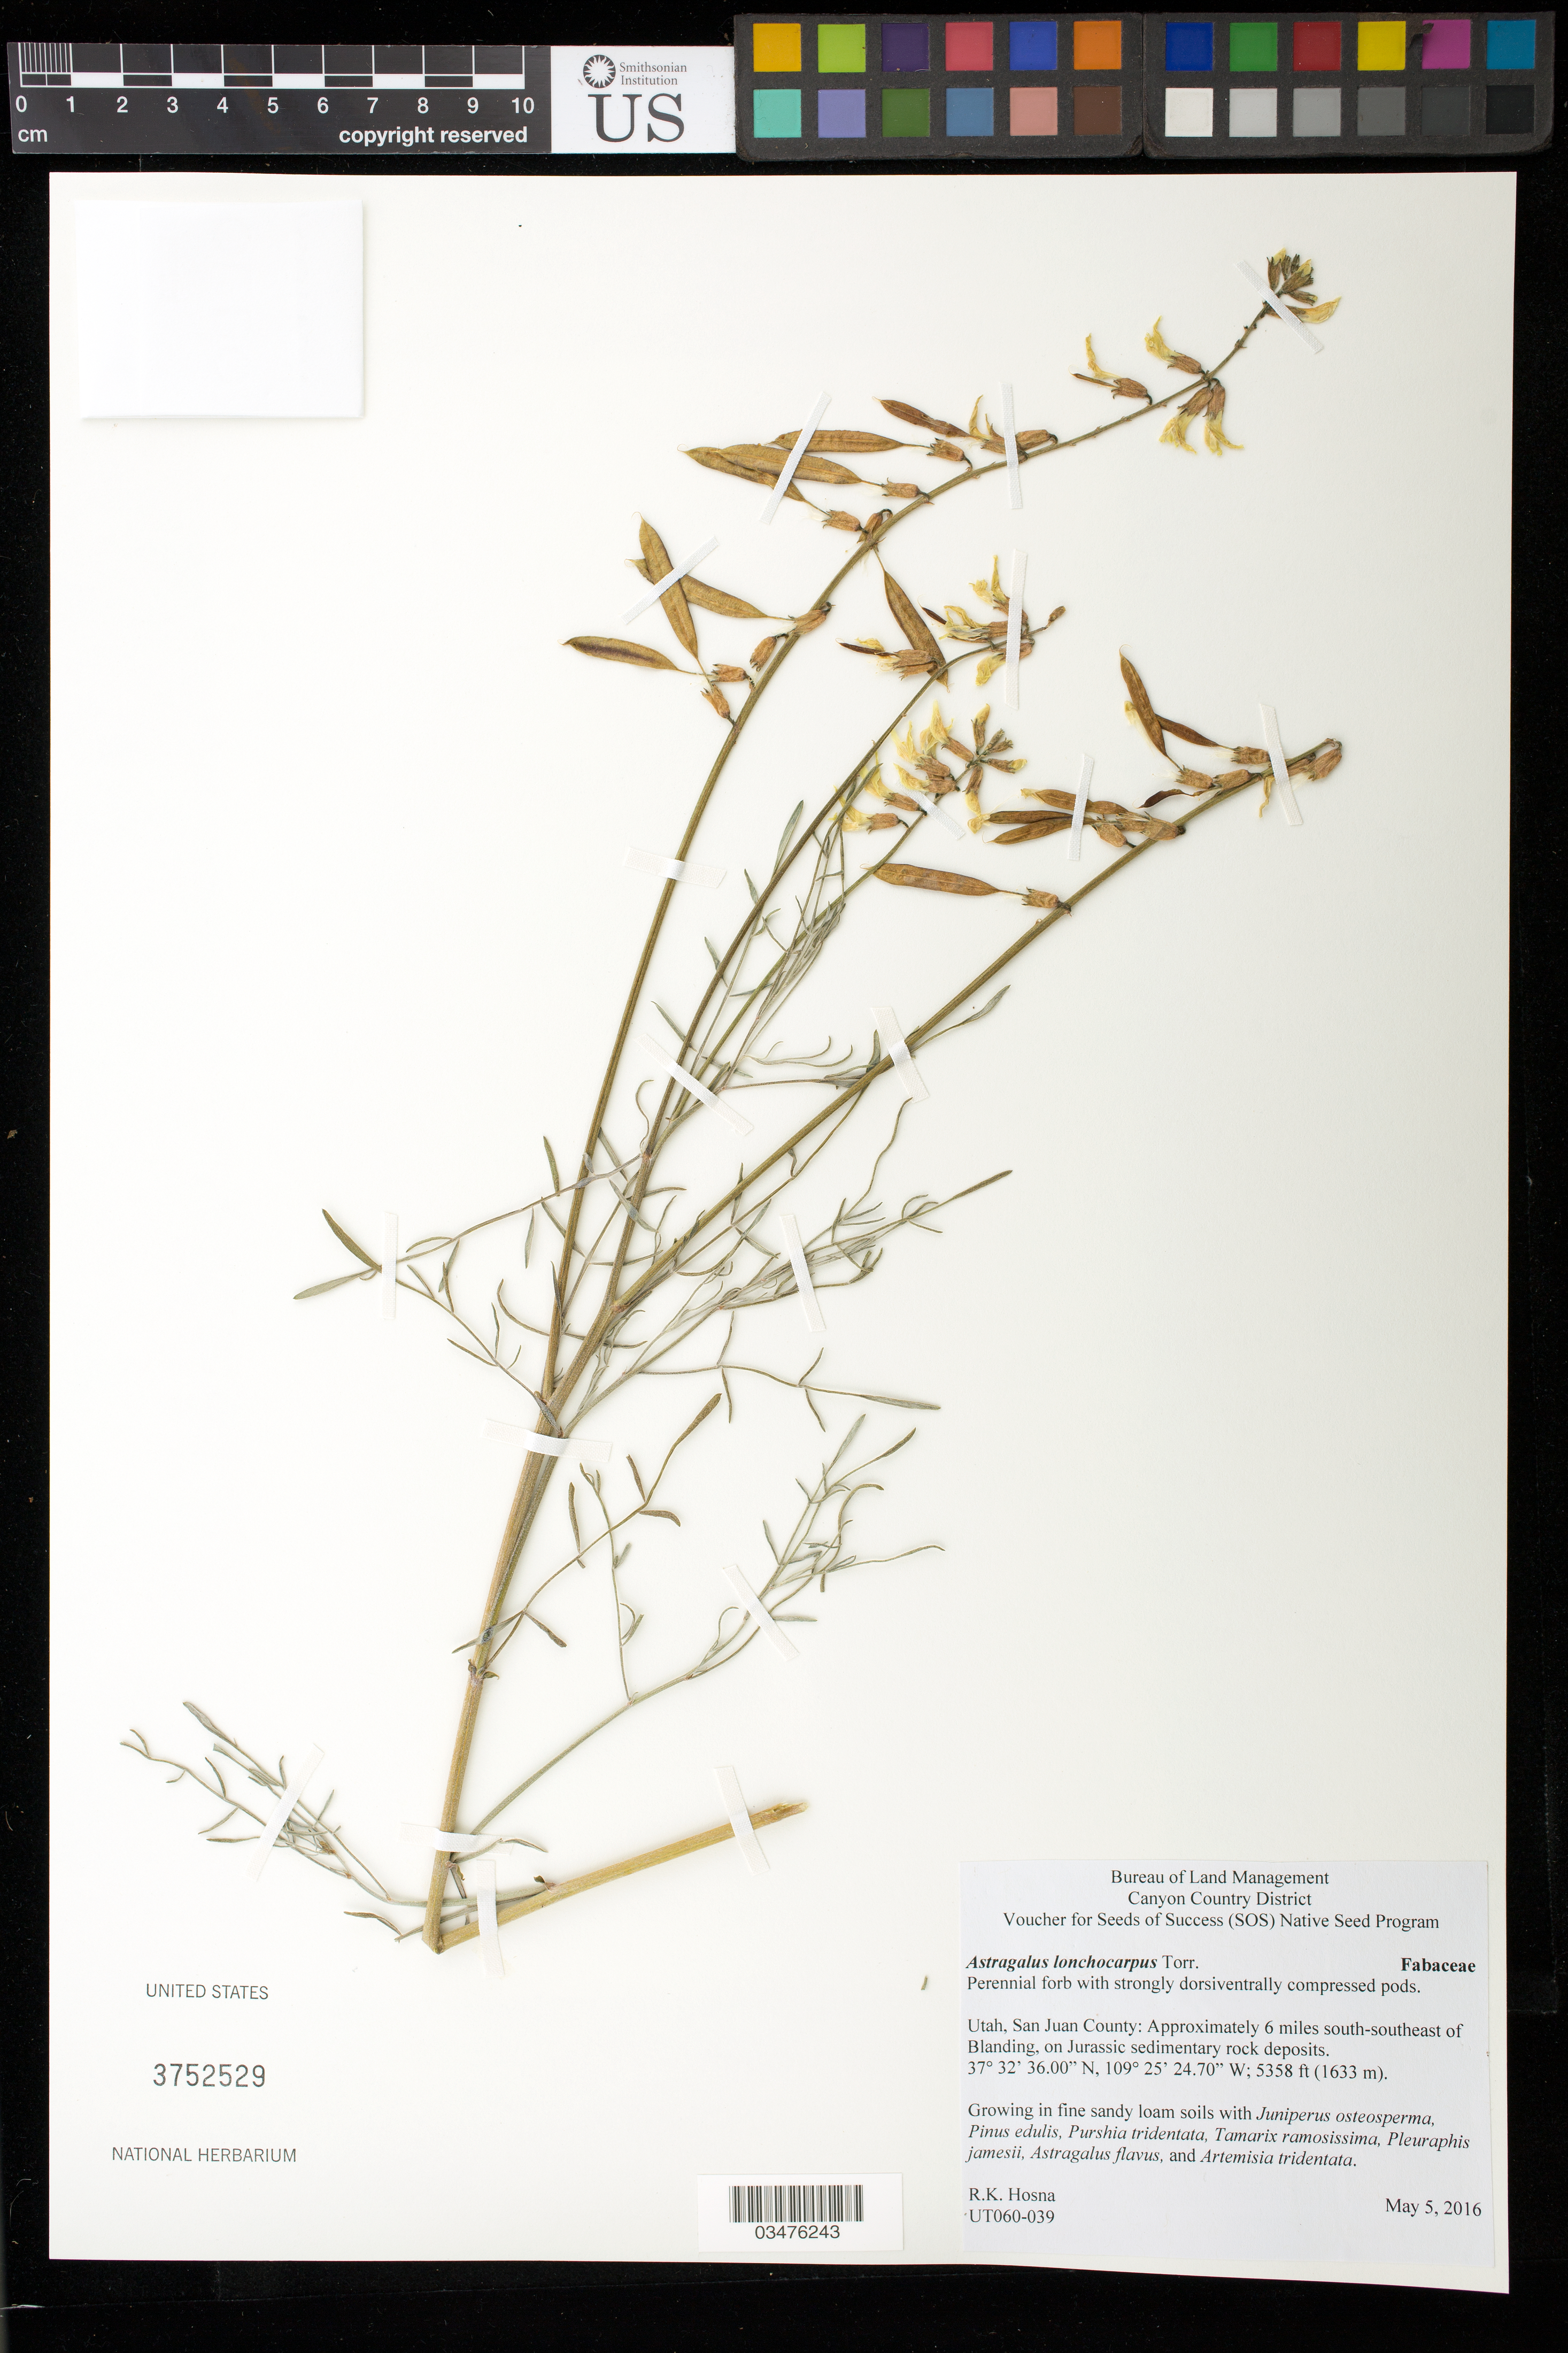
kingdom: Plantae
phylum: Tracheophyta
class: Magnoliopsida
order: Fabales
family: Fabaceae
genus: Astragalus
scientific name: Astragalus lonchocarpus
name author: Torr.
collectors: R. Hosna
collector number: UT060-039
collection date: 2016-05-05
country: United States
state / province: Utah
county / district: San Juan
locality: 6 mi. SSE of Blanding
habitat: Jurassic sedimentary rock deposits, fine sandy loam soils.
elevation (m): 1633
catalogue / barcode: US 3752529